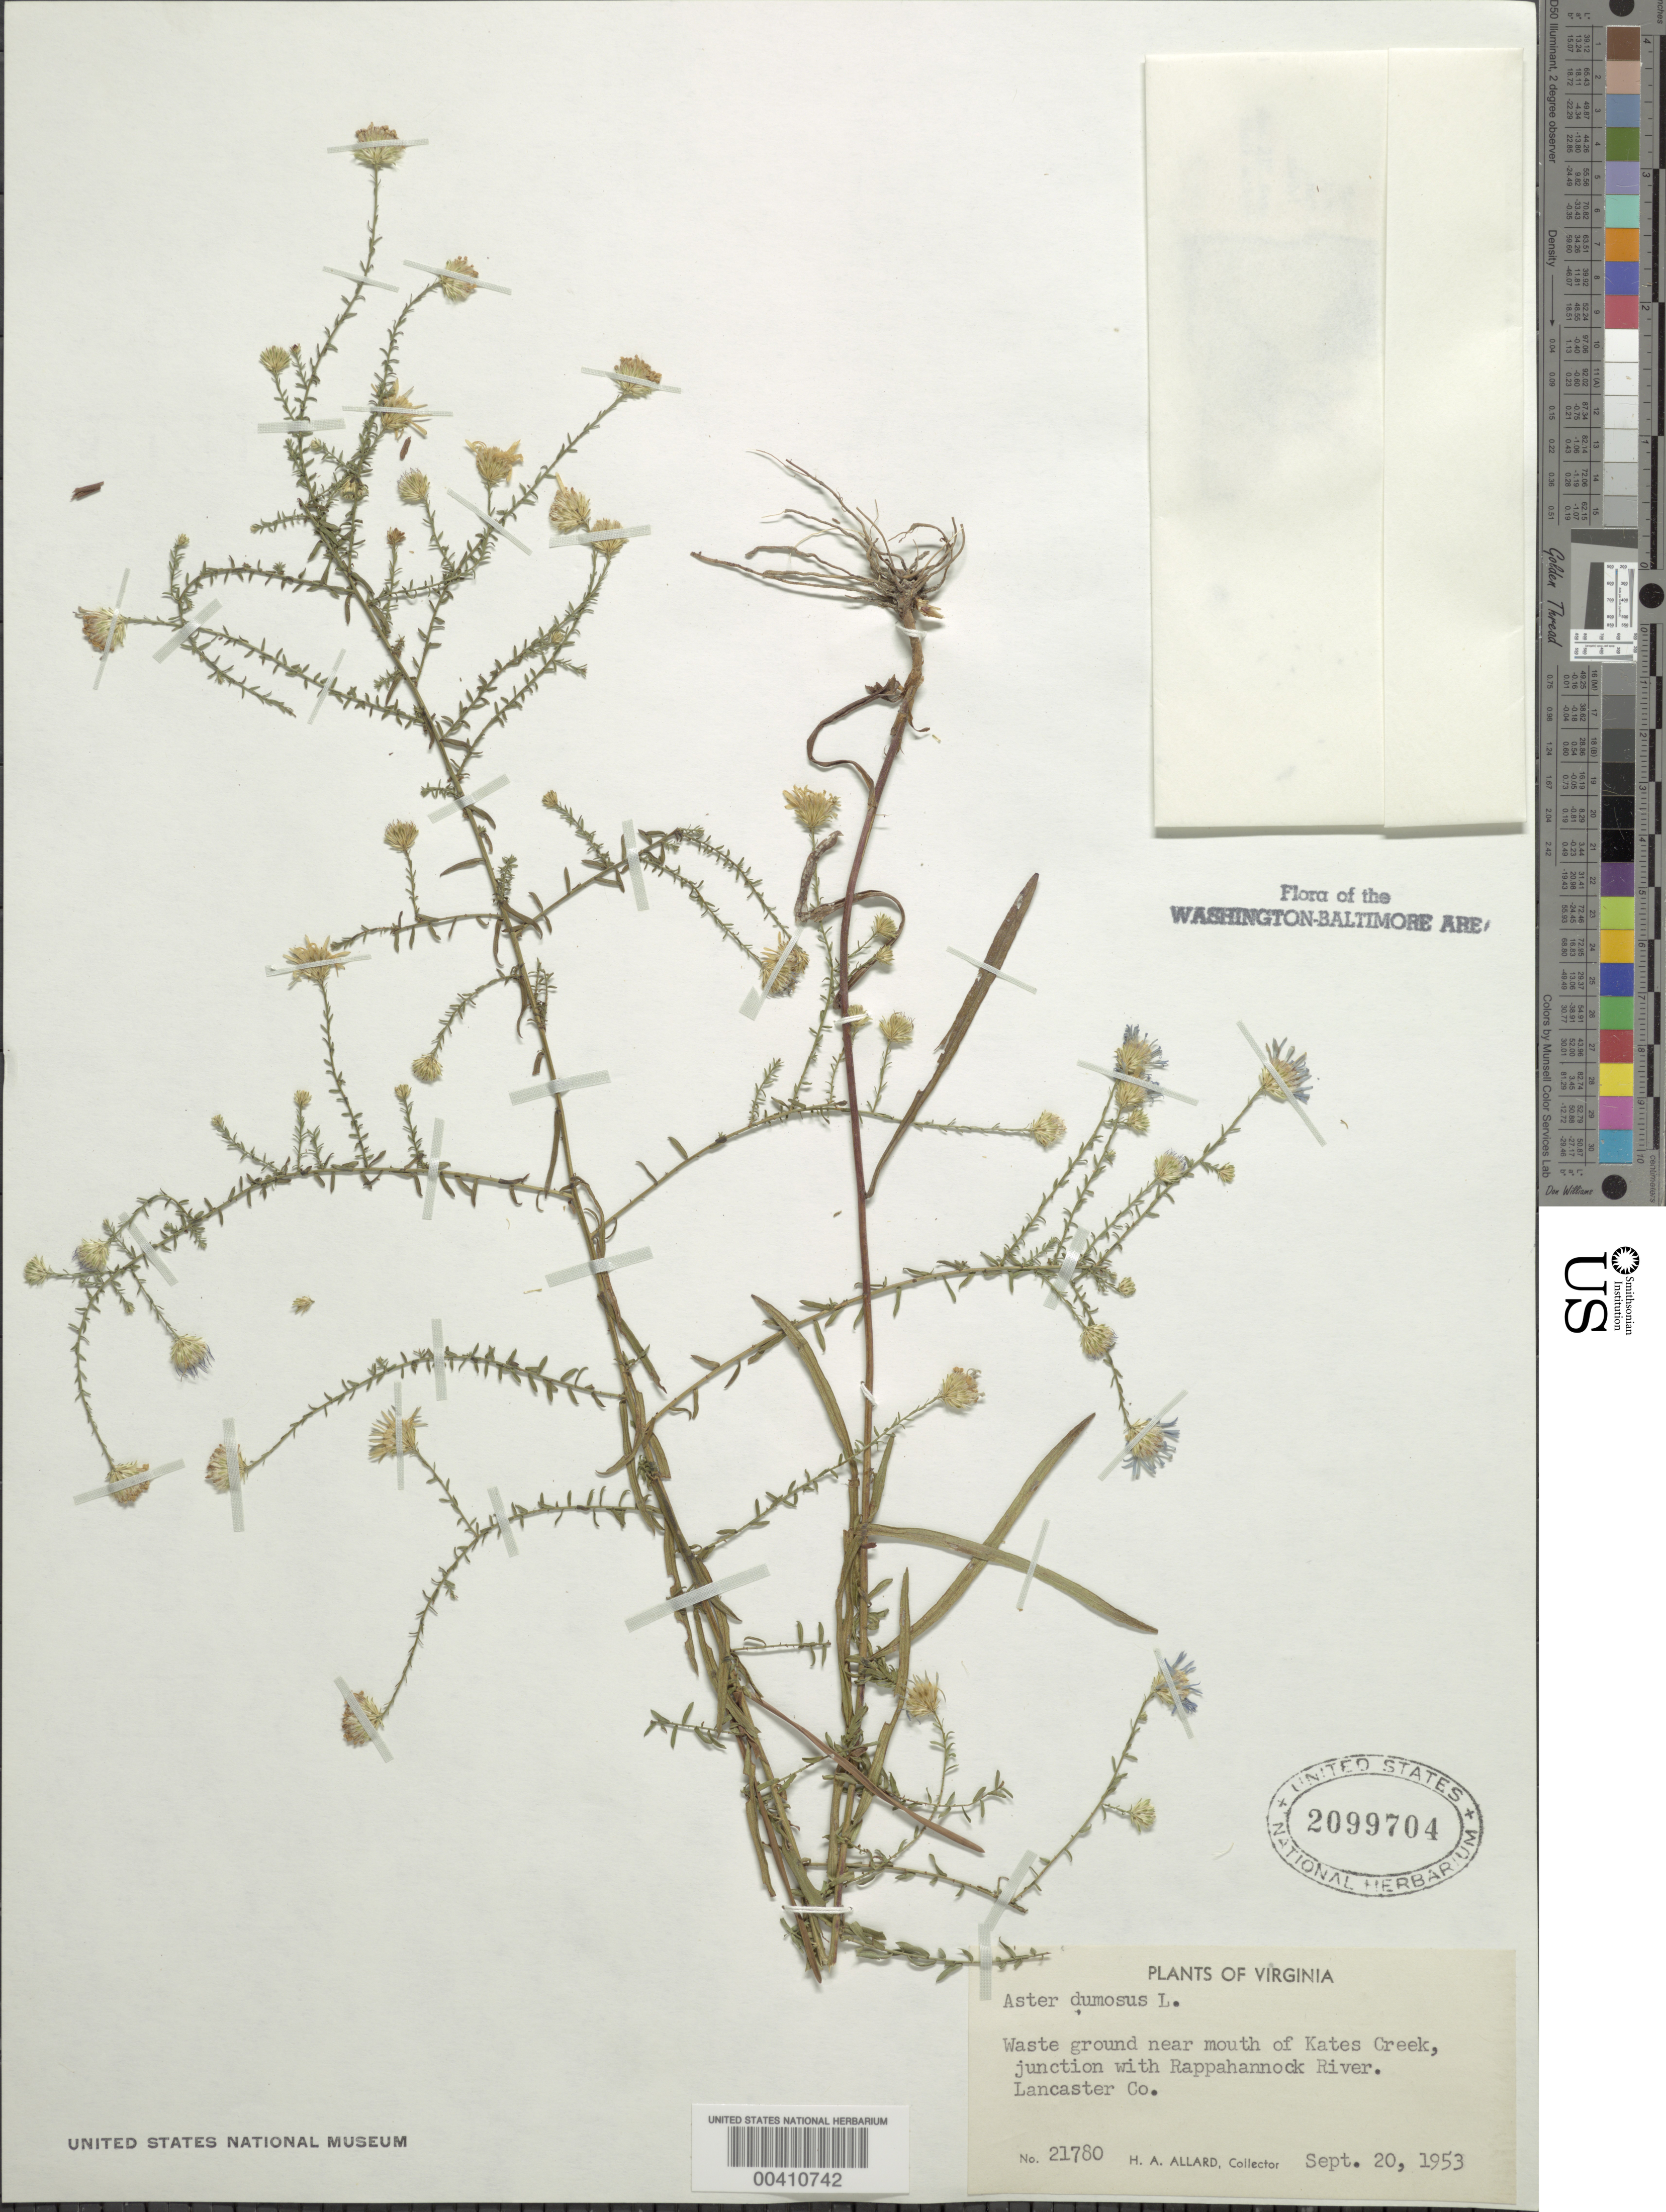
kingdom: Plantae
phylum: Tracheophyta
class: Magnoliopsida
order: Asterales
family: Asteraceae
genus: Symphyotrichum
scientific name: Symphyotrichum dumosum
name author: (L.) G.L. Nesom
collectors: H. A. Allard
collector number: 21780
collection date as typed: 20 Sep 1953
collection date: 1953-09-20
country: United States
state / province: Virginia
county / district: Lancaster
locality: junction of Kates Creek and Rappahannock River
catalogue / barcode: US 2099704